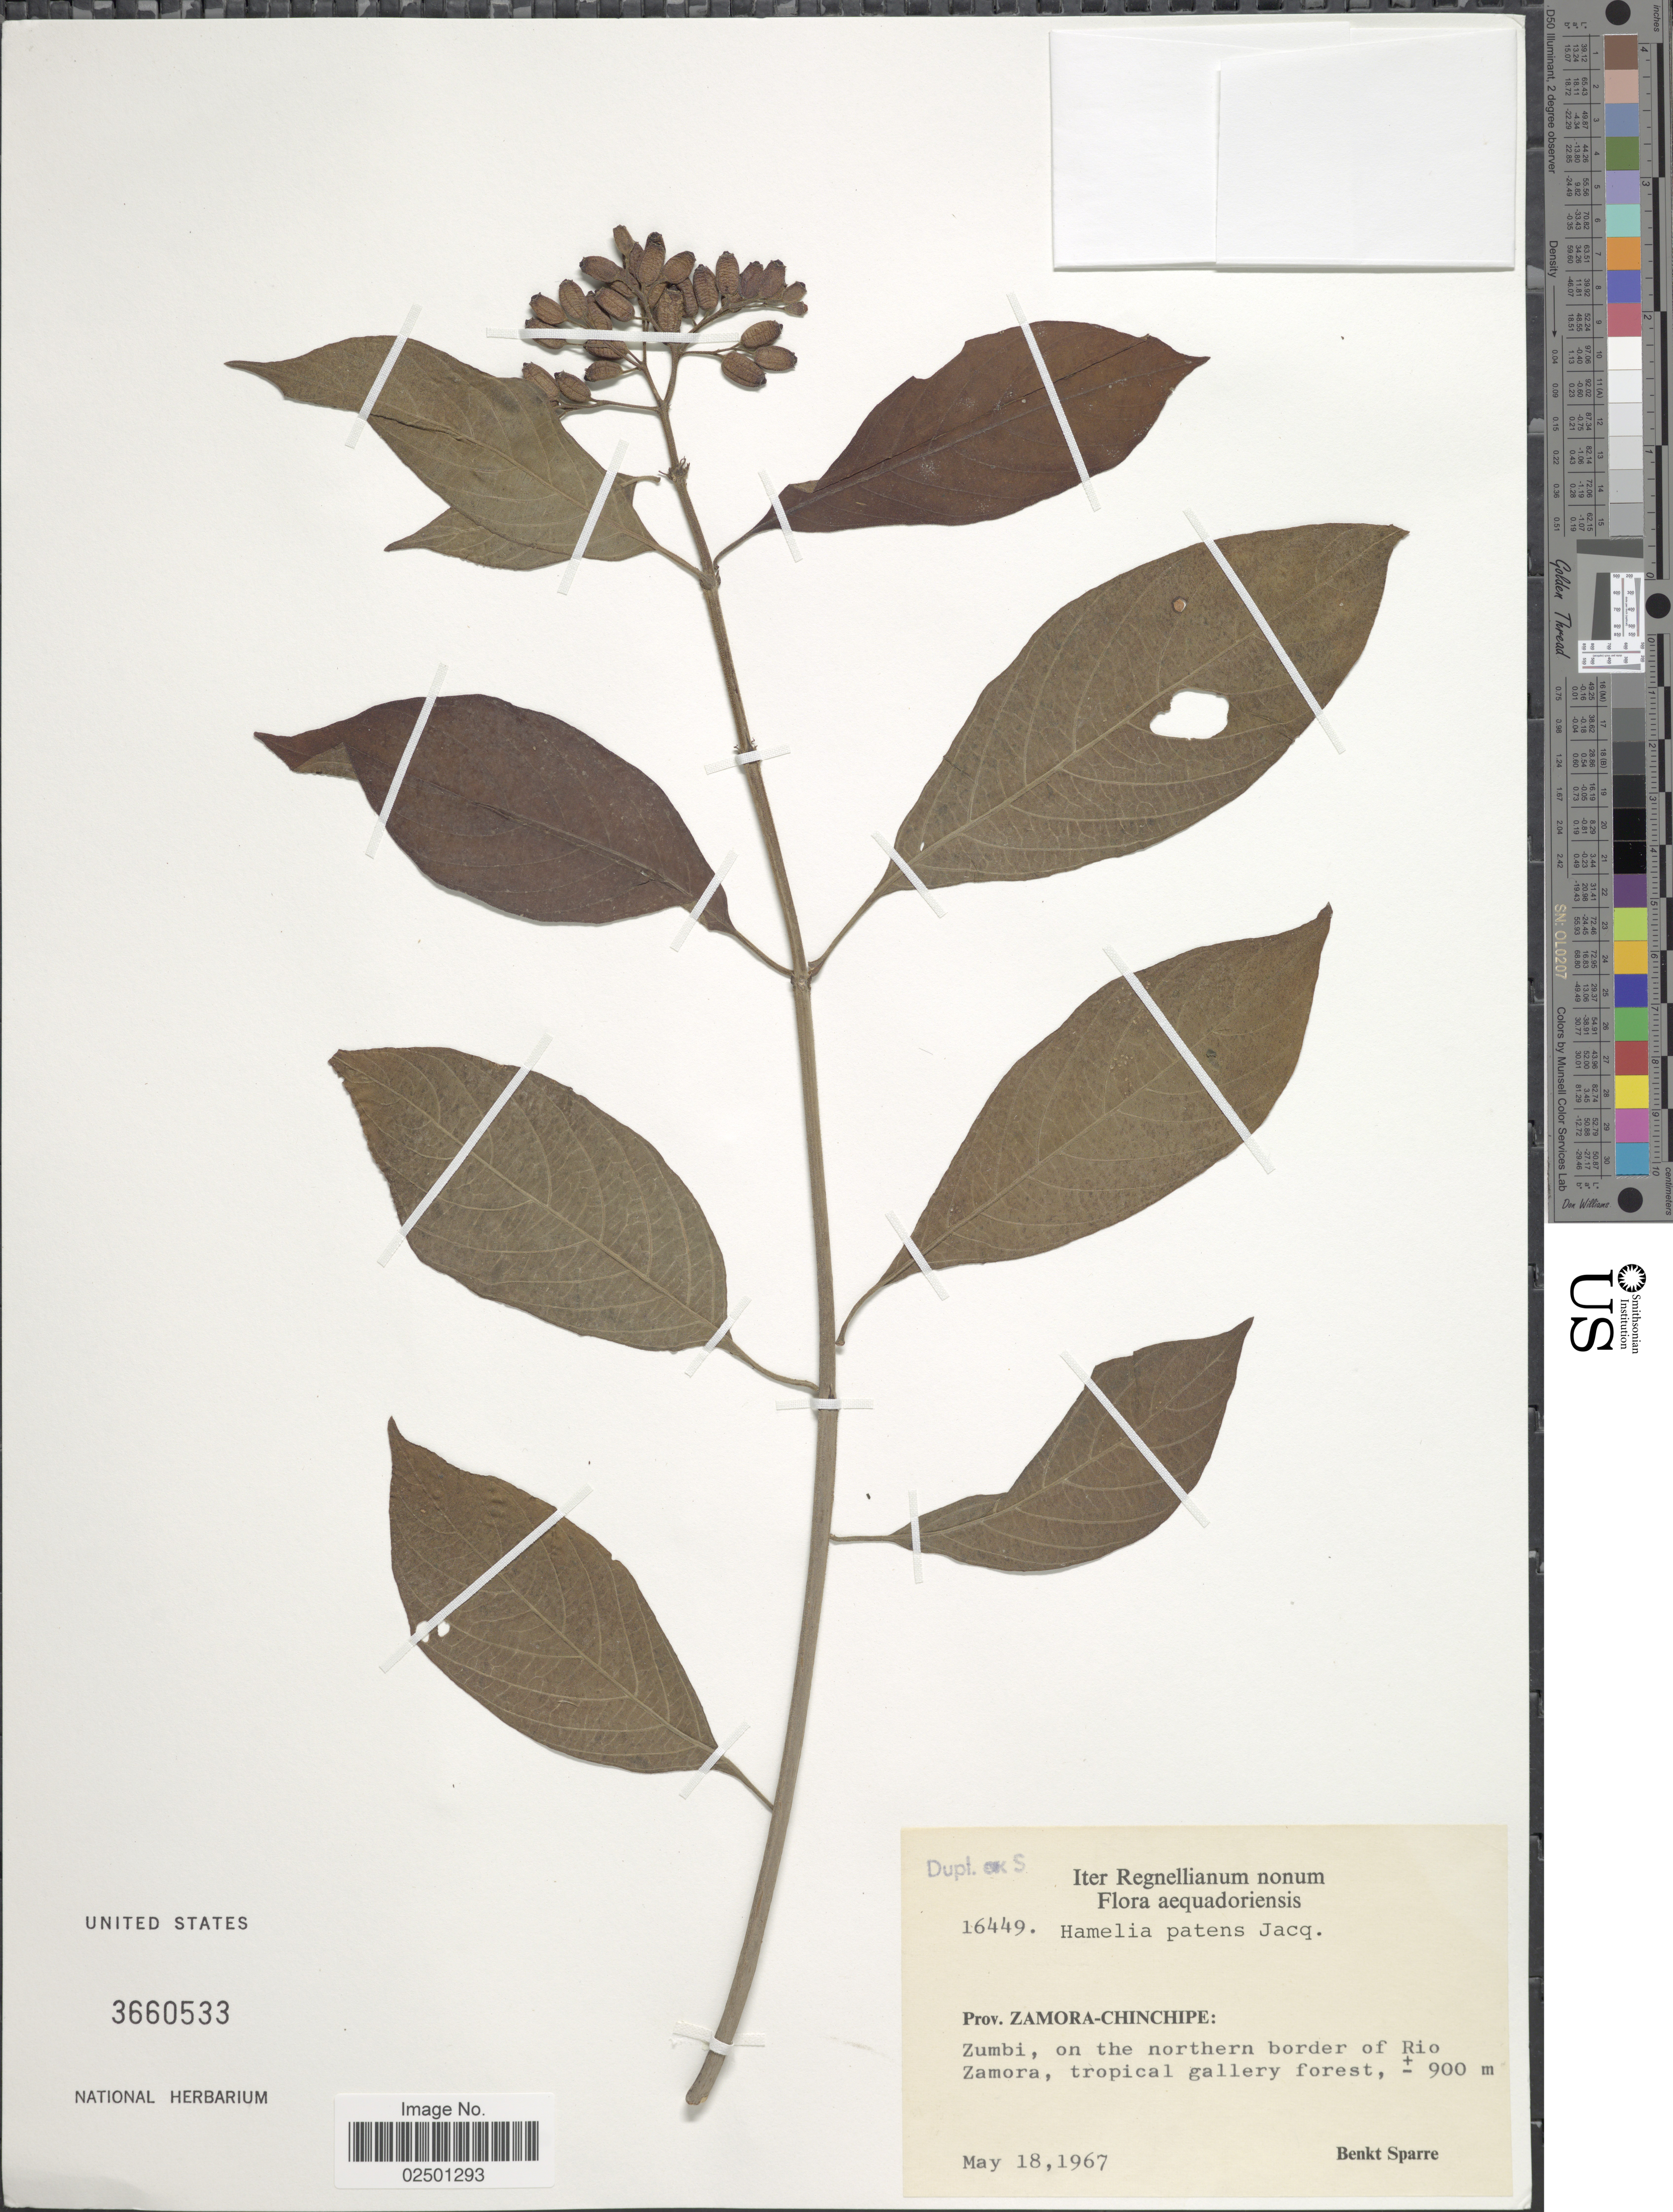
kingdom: Plantae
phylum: Tracheophyta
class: Magnoliopsida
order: Gentianales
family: Rubiaceae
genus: Hamelia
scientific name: Hamelia patens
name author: Jacq.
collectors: B. Sparre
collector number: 16449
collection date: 1967-05-18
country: Ecuador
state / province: Zamora-Chinchipe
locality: Zumbi, on the northern border of Rio Zamora.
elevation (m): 900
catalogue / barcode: US 3660533